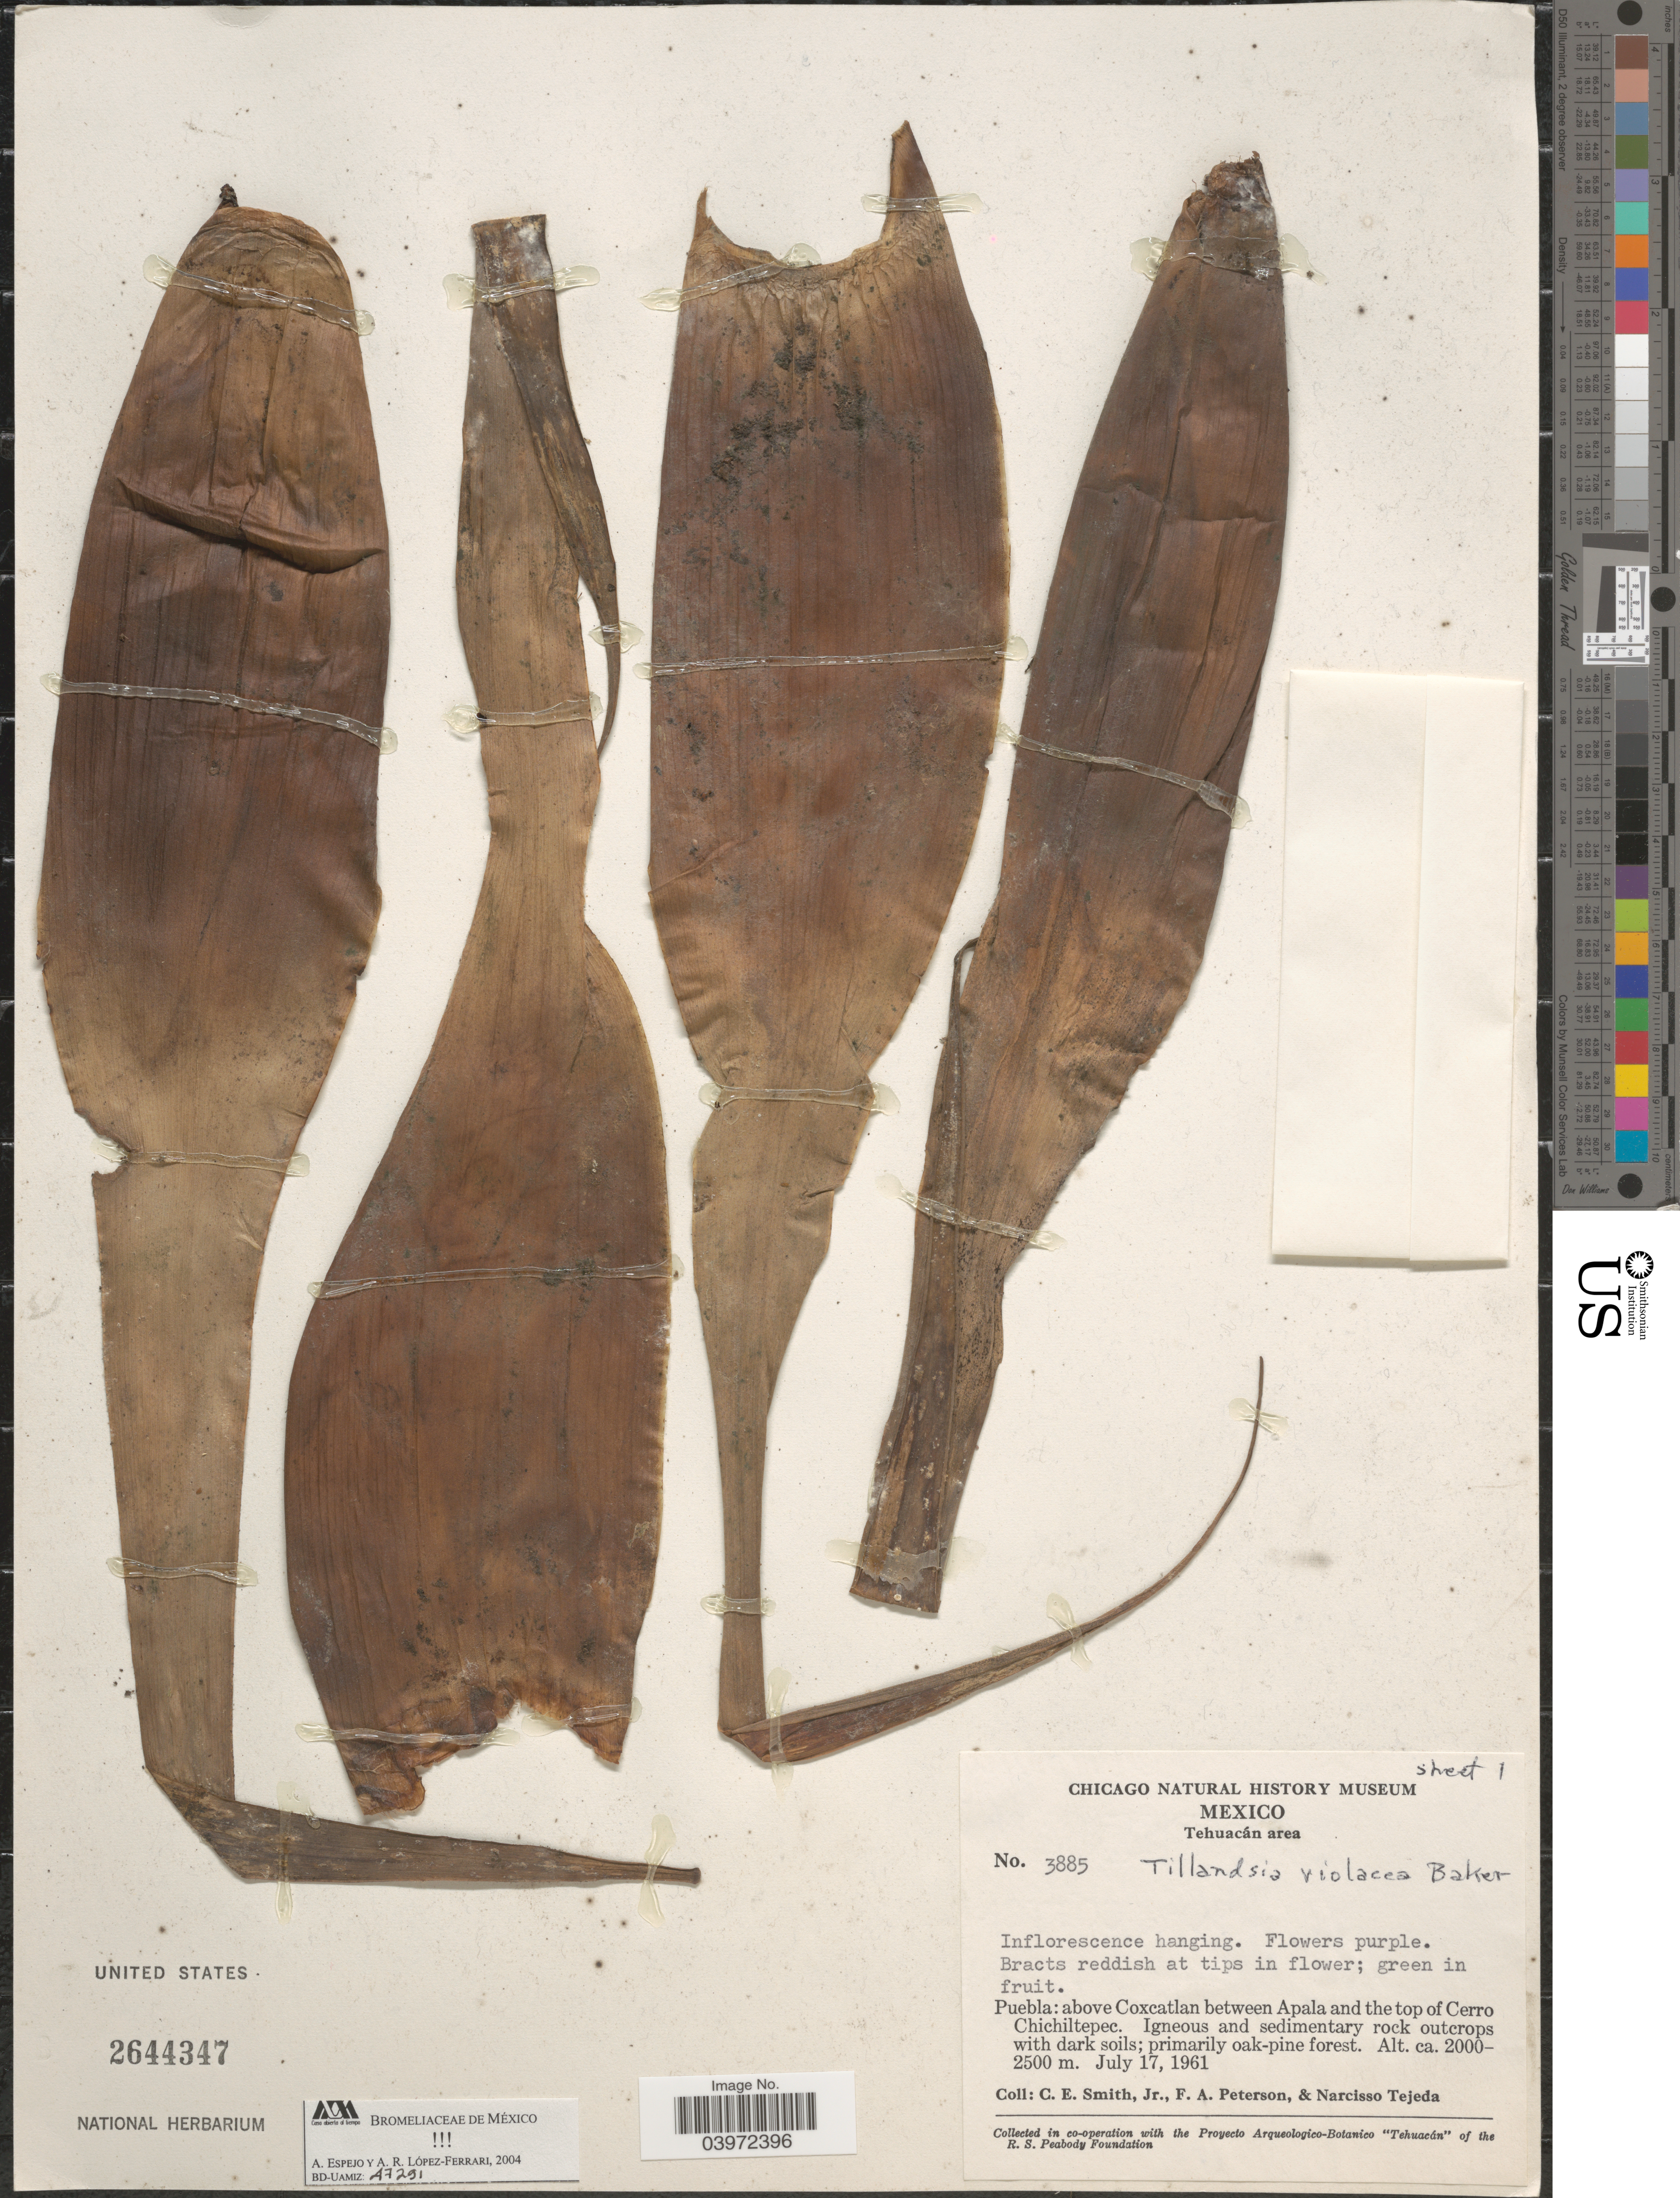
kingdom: Plantae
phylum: Tracheophyta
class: Liliopsida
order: Poales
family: Bromeliaceae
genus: Tillandsia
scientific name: Tillandsia violacea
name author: Klotzsch ex Beer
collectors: C. E. Smith Jr., F. A. Peterson & N. Tejeda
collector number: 3885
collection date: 1961-07-17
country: Mexico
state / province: Puebla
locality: Tehuacán area. Above Coxcatlan between Apala and the top of Cerro Chichiltepec.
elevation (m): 2000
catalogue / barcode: US 2644347